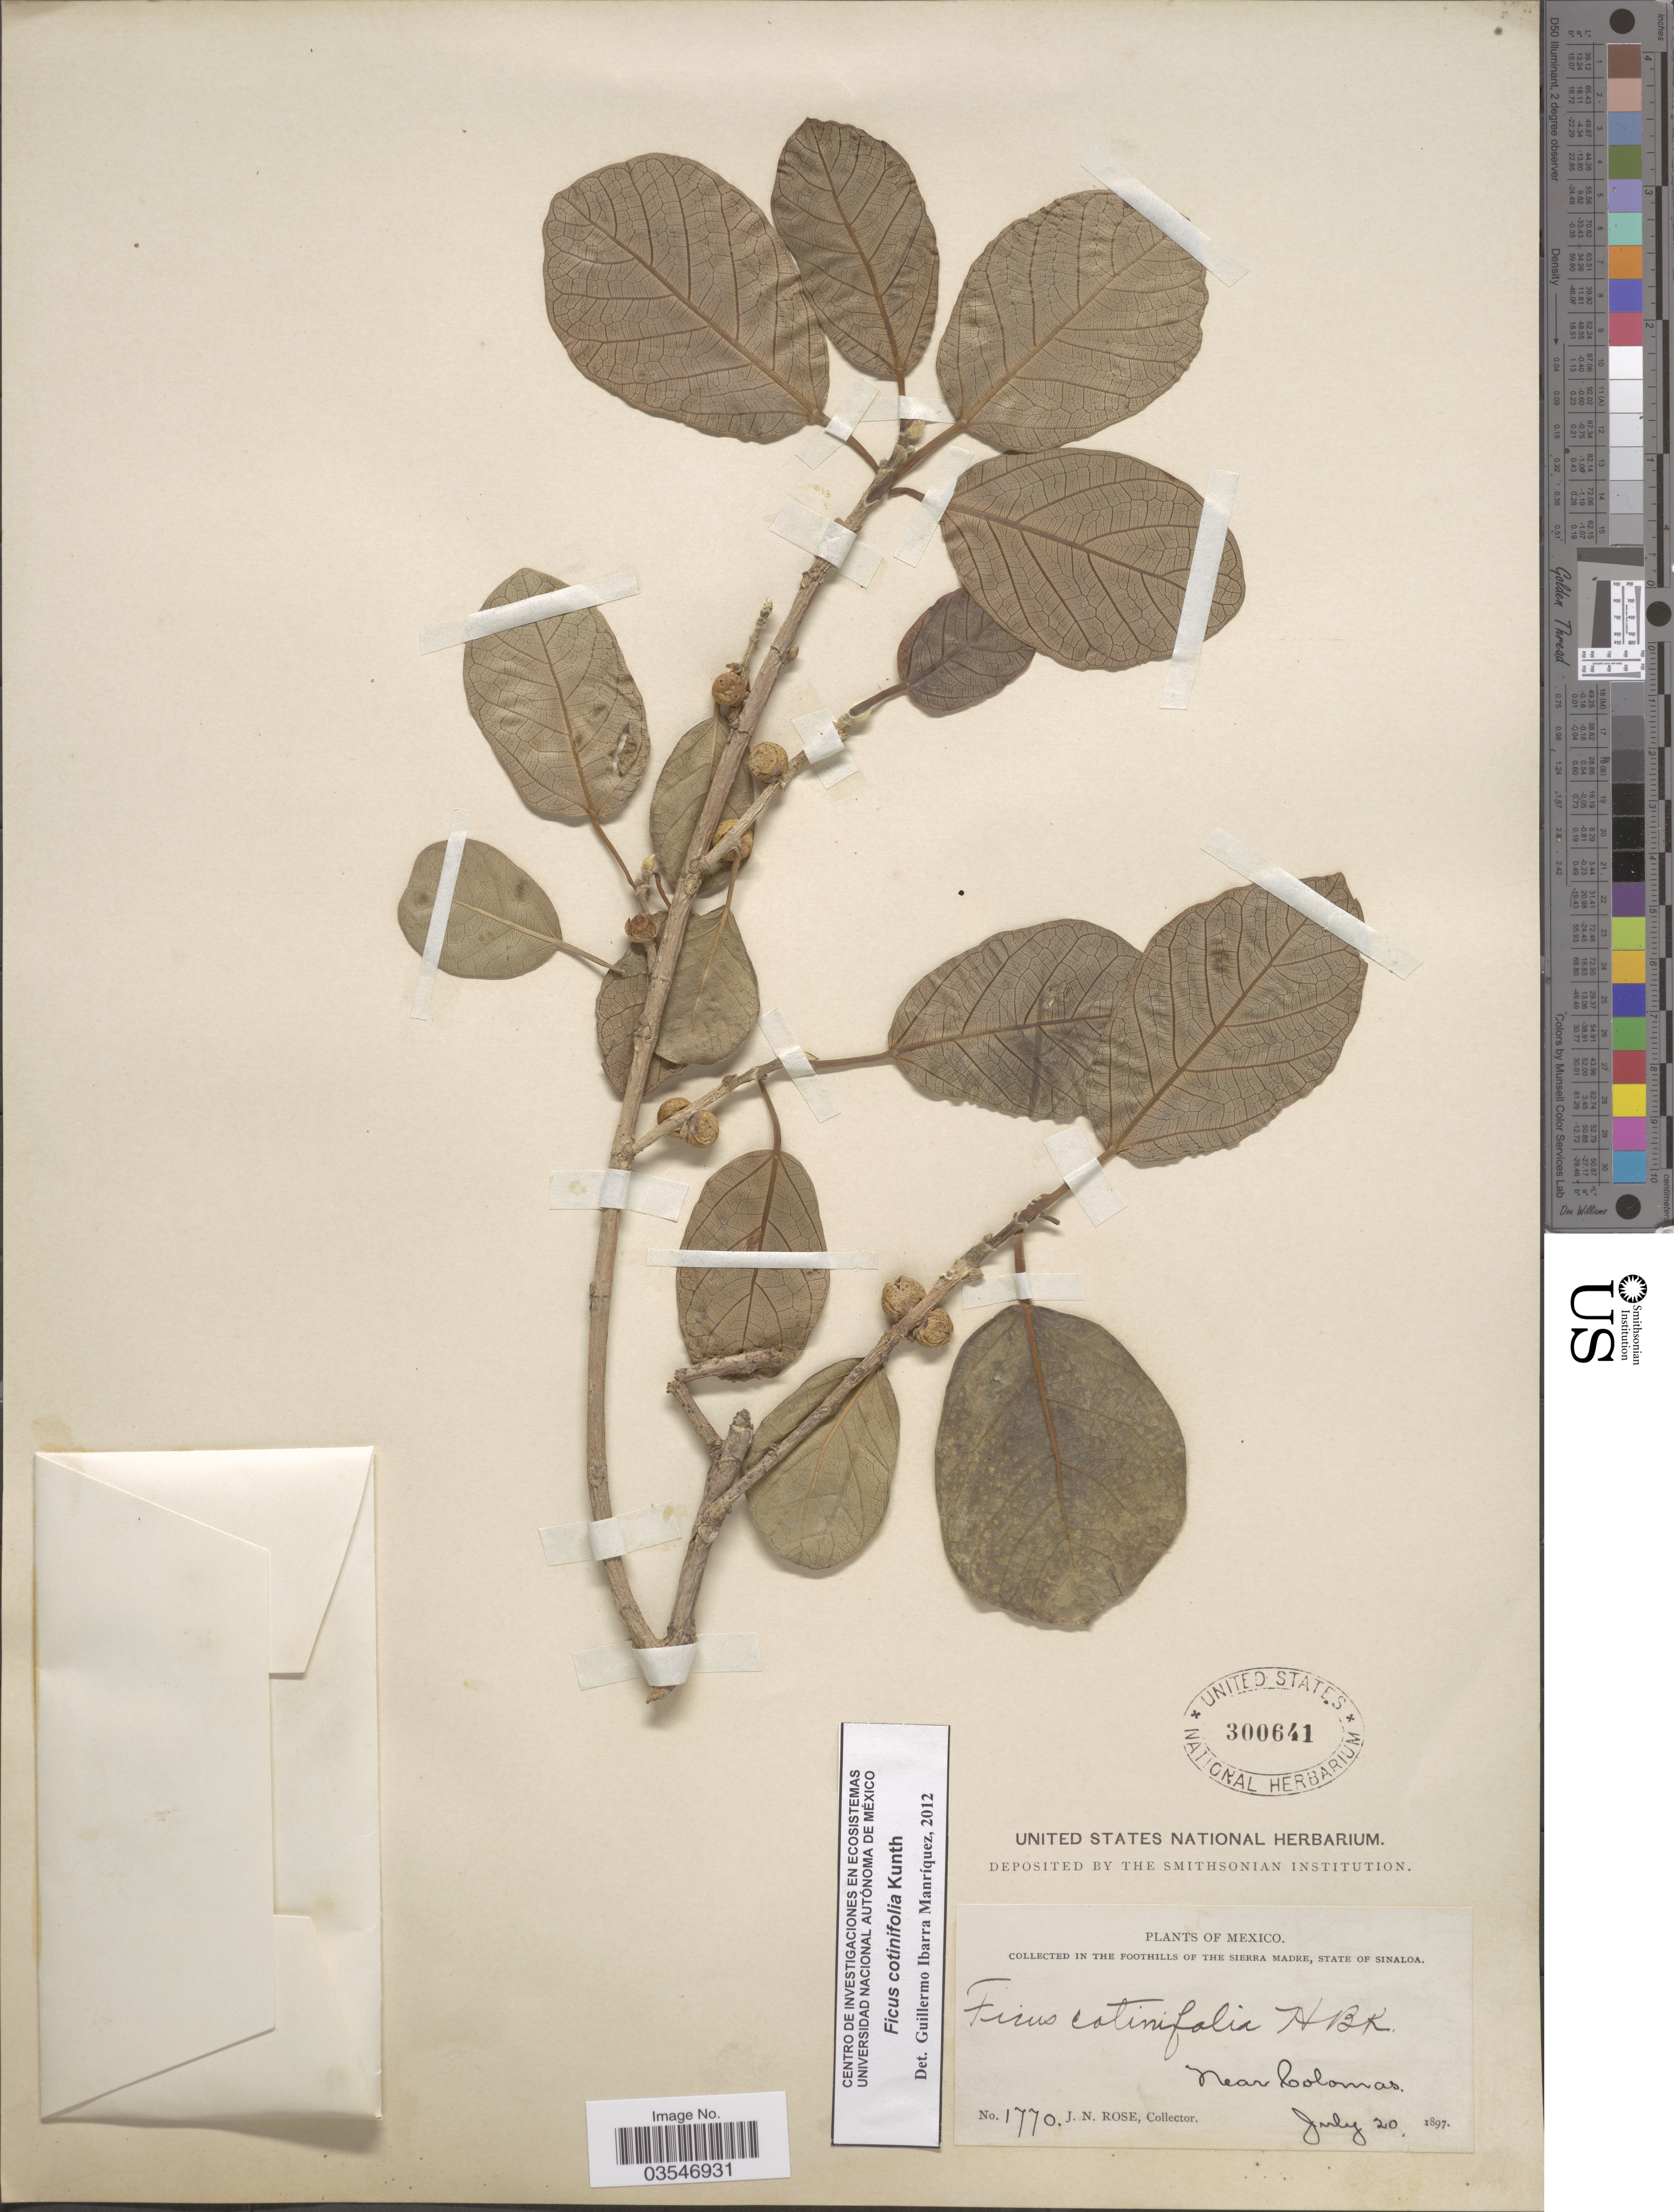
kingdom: Plantae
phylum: Tracheophyta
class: Magnoliopsida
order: Rosales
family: Moraceae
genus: Ficus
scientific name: Ficus cotinifolia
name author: Kunth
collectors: J. N. Rose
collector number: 1770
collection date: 1897-07-20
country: Mexico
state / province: Sinaloa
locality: In the foothills of the Sierra Madre. Near Colomas.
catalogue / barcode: US 300641